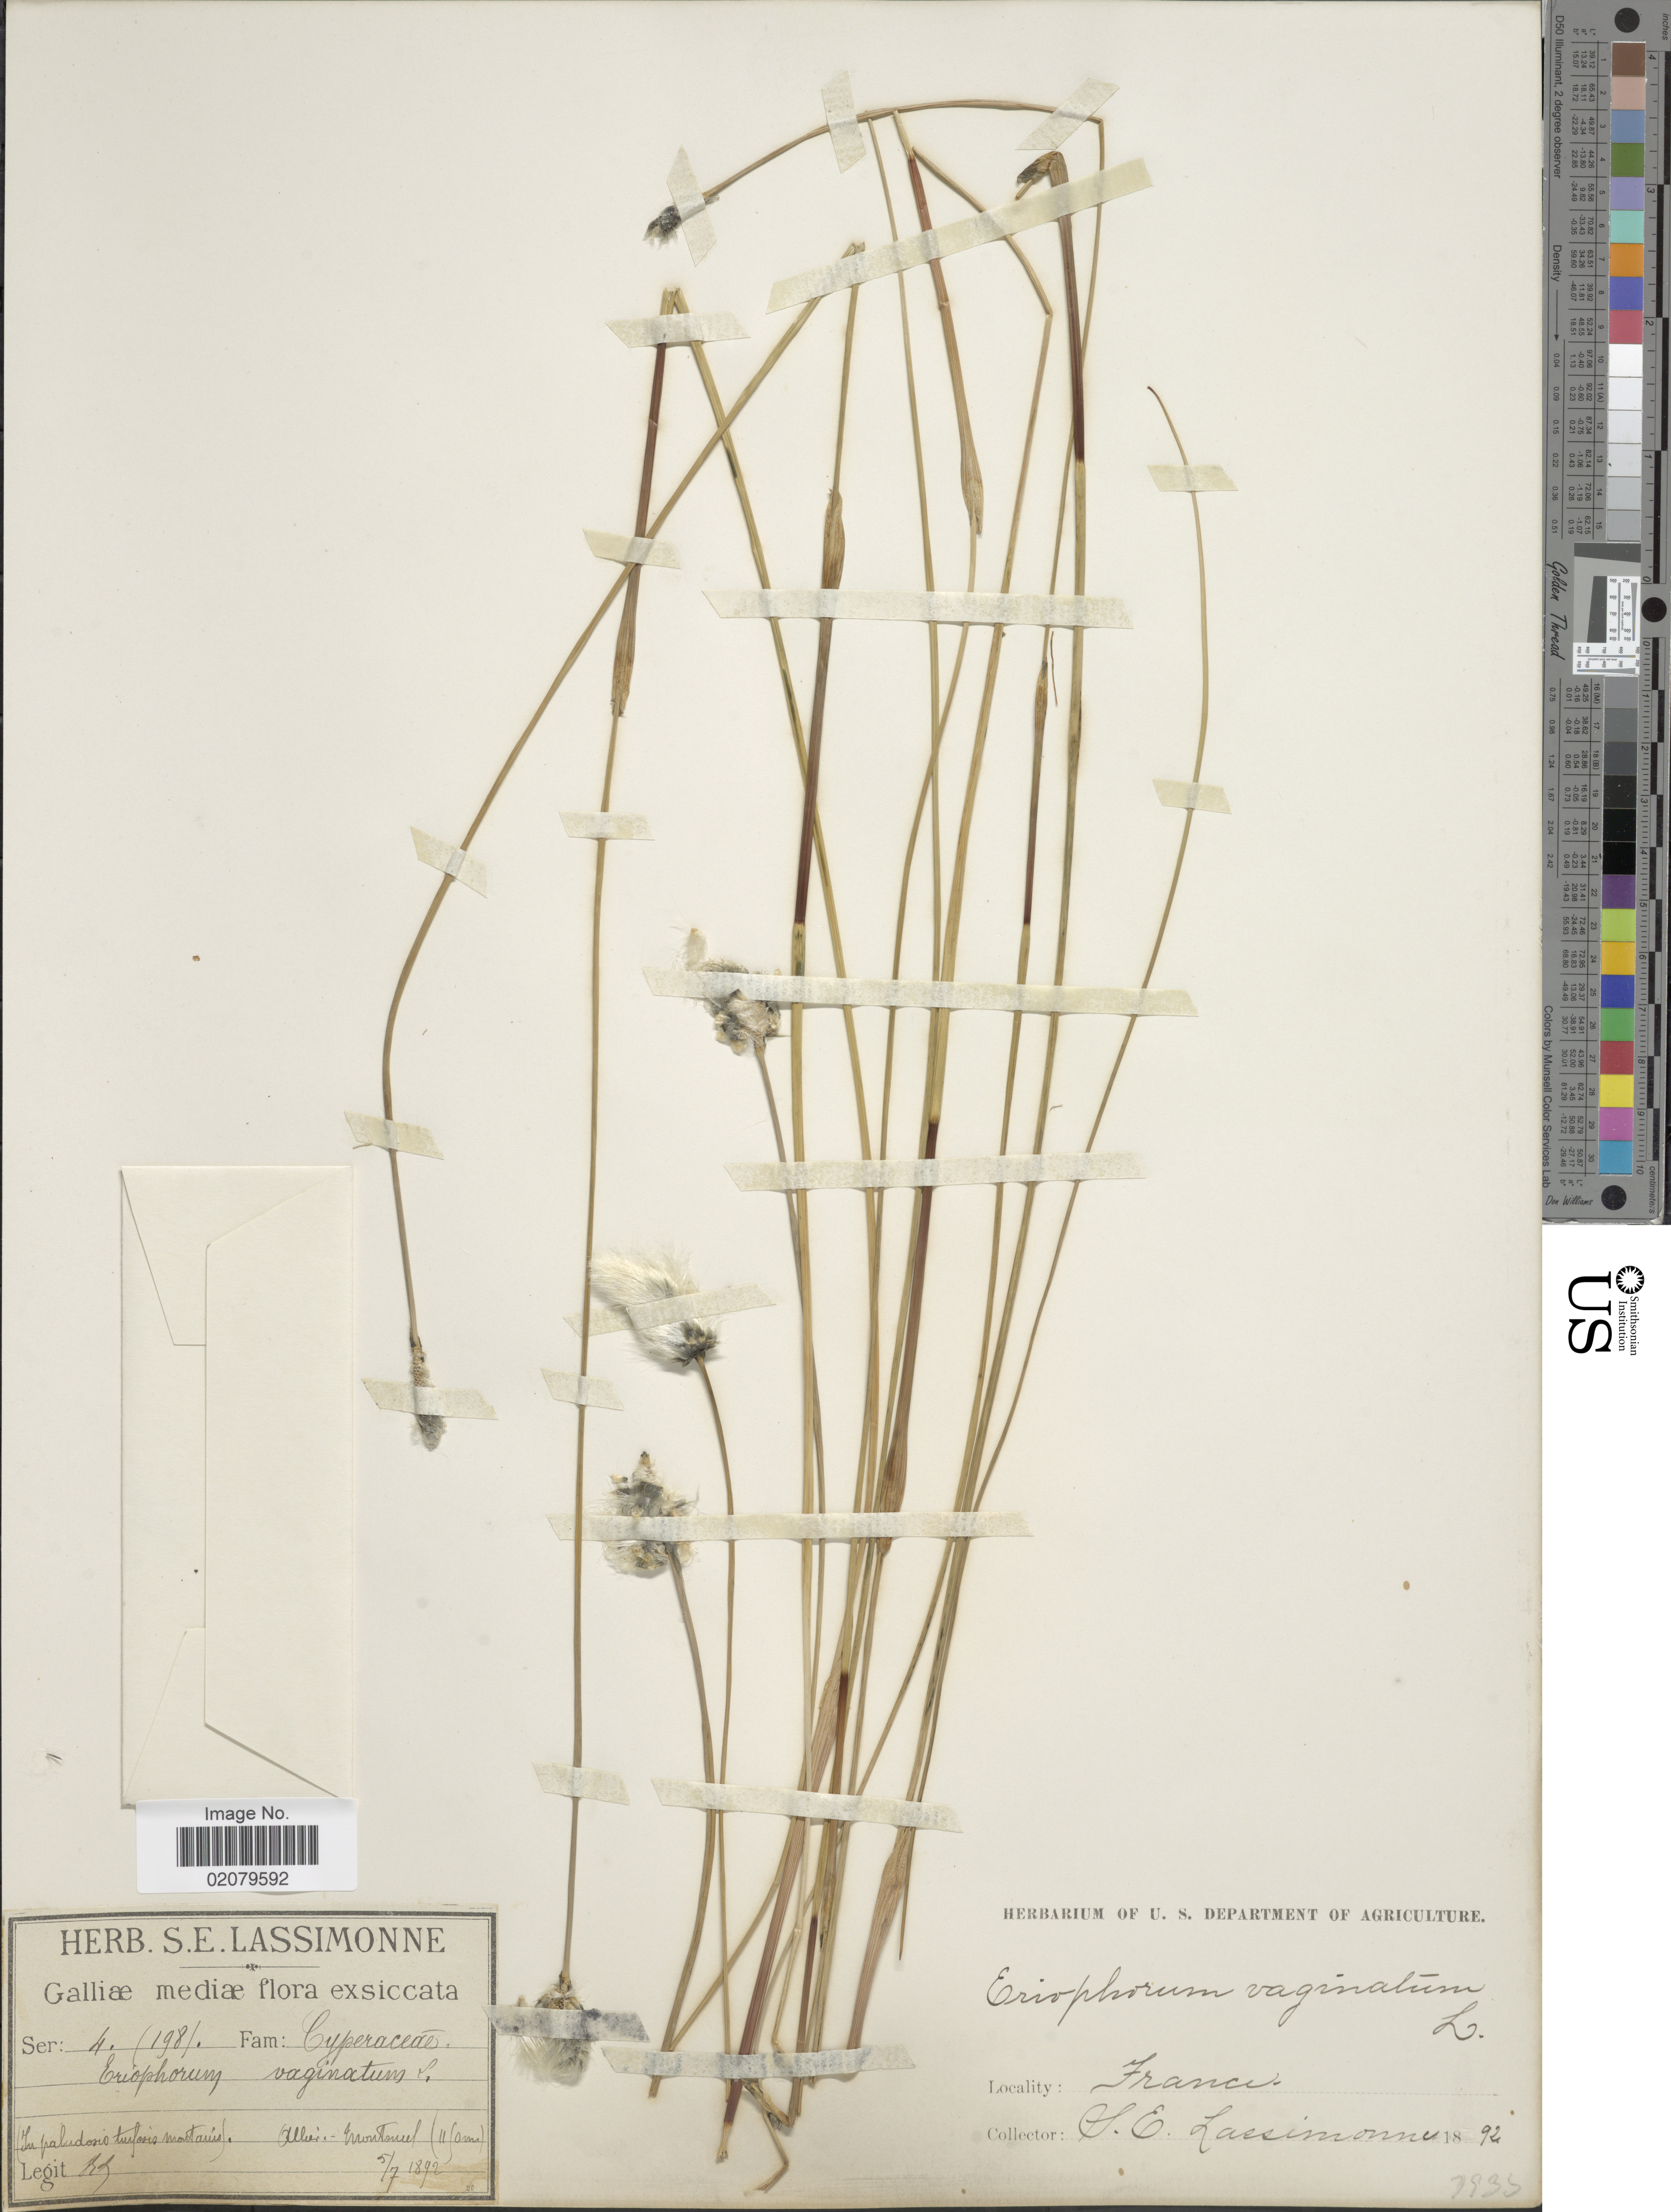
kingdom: Plantae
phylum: Tracheophyta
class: Liliopsida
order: Poales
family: Cyperaceae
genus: Eriophorum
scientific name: Eriophorum vaginatum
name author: L.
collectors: S. Lassimonne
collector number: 4(198)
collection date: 1892-07-05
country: France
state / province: Auvergne-Rhône-Alpes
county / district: Allier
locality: In paludosis turfosis montanis [In mountainous boggy/marshy places]. Allier - Montoncel.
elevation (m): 1190